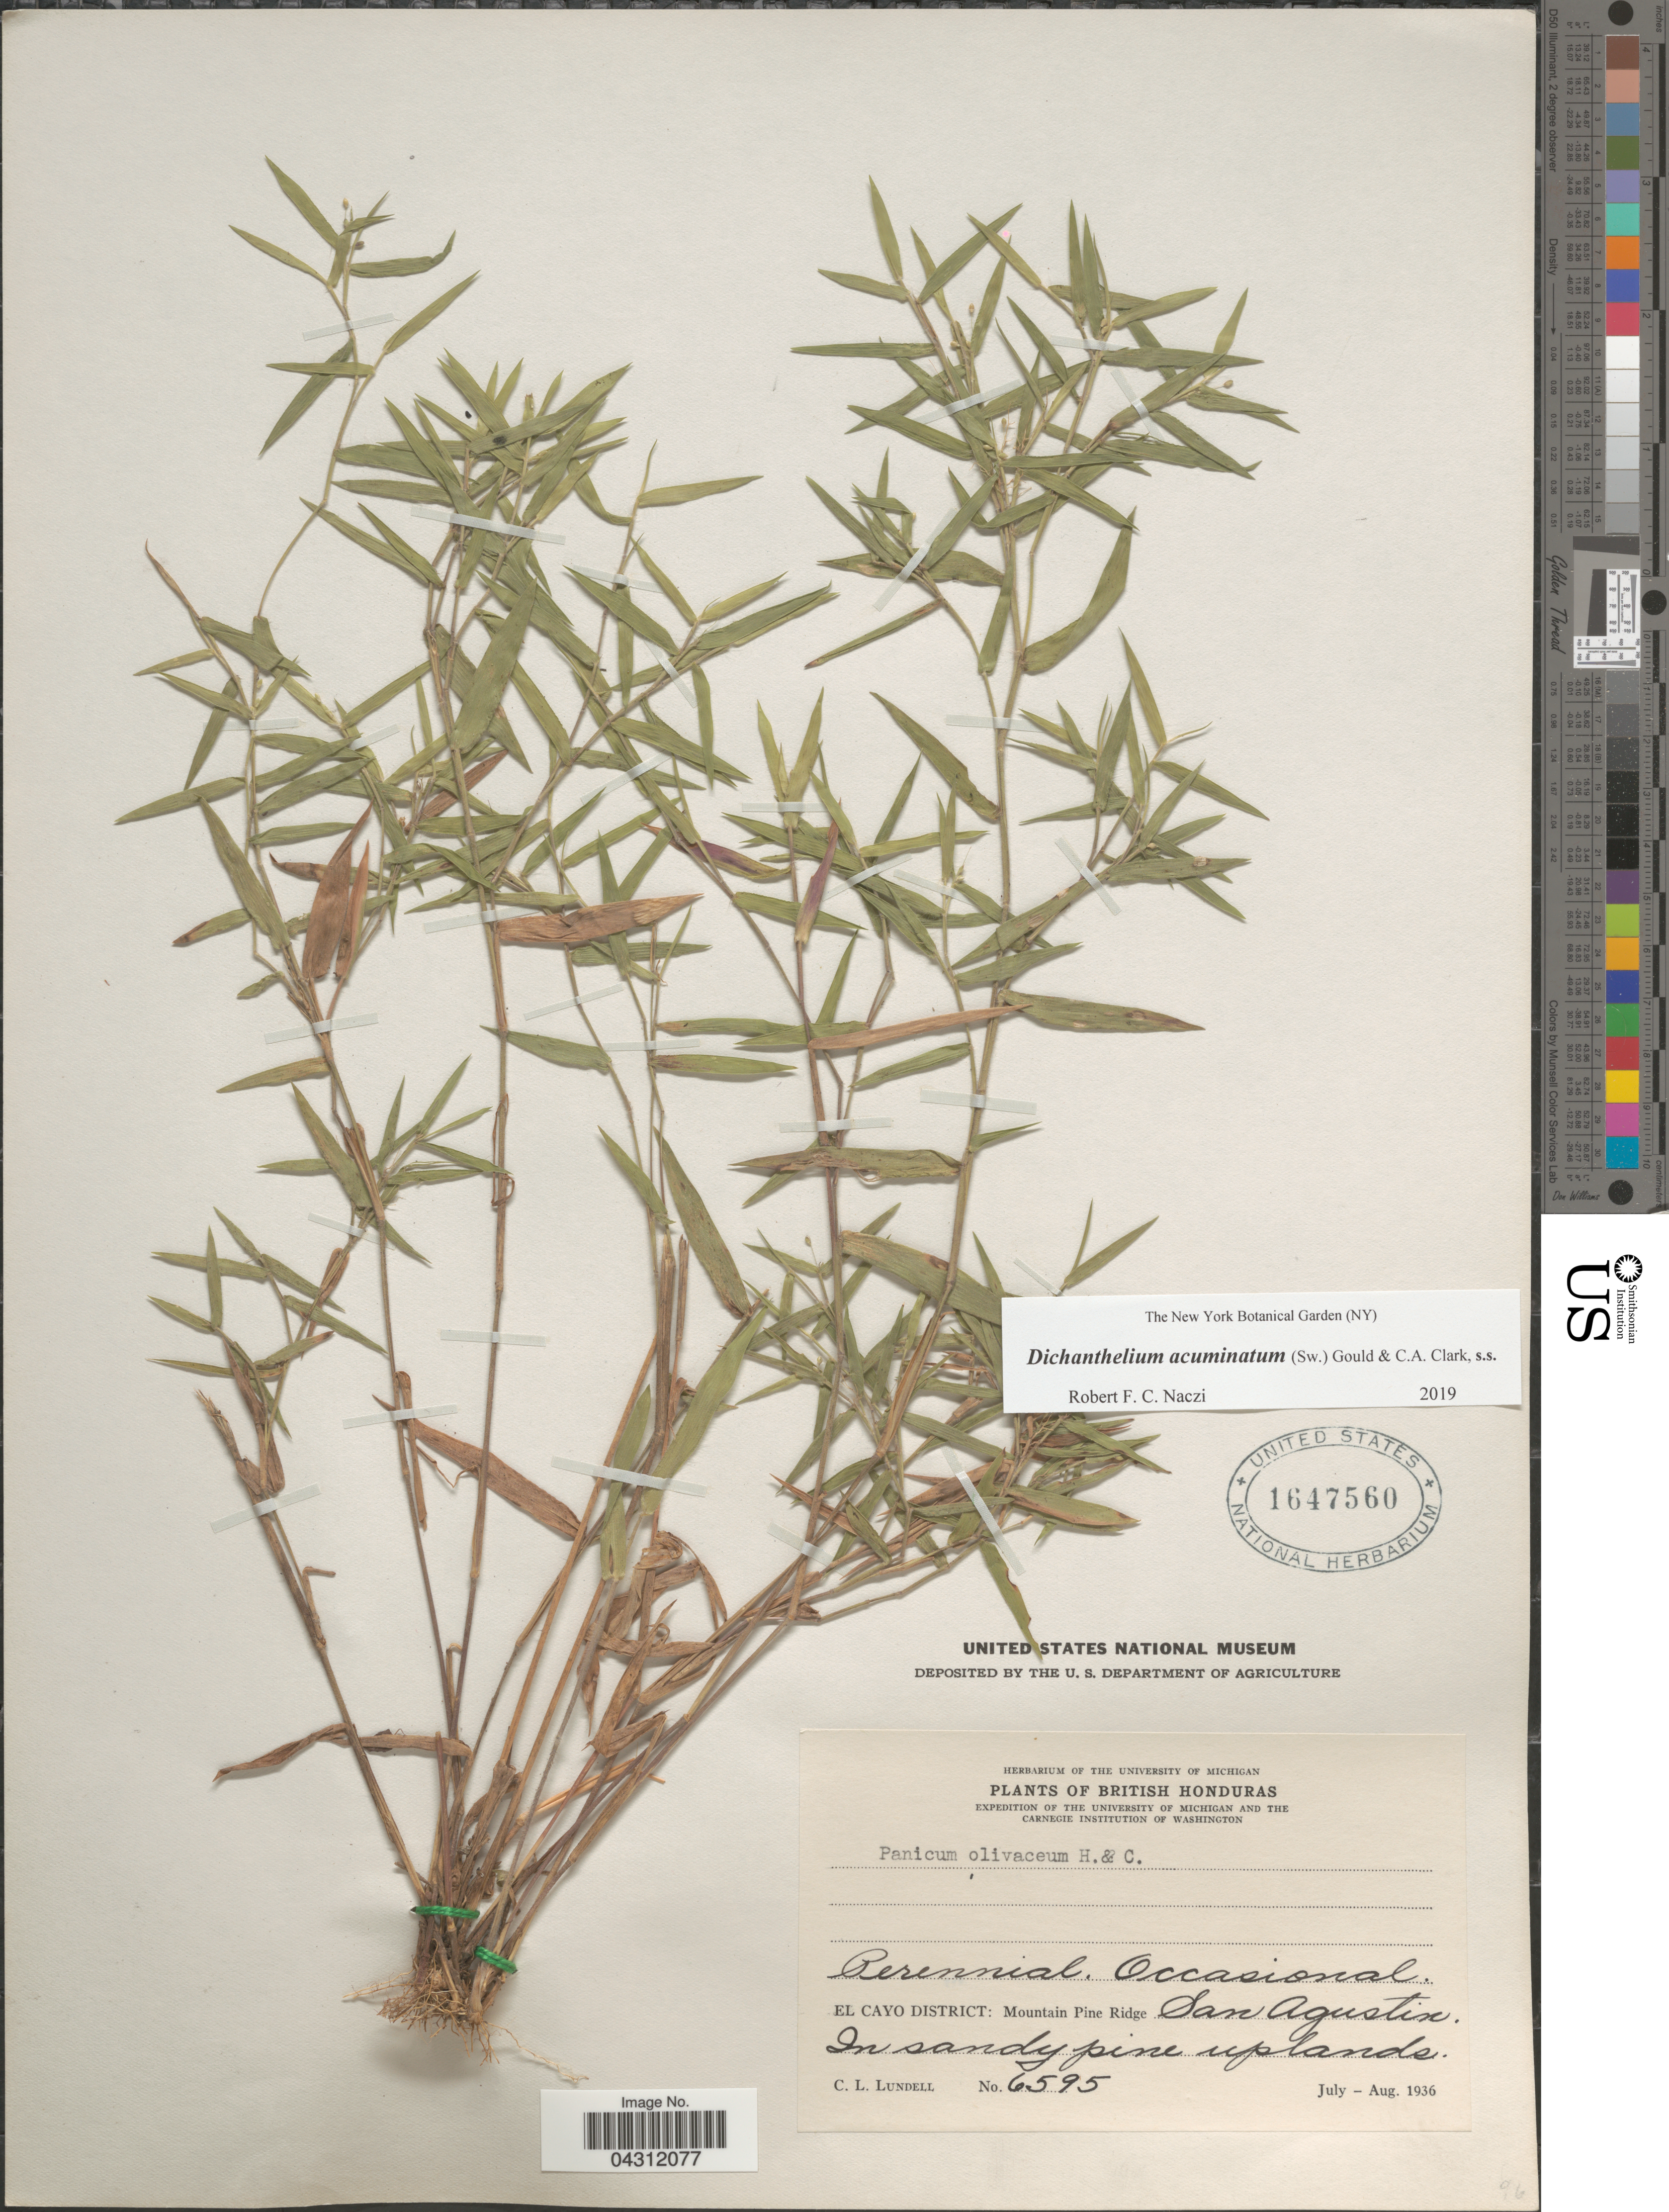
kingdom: Plantae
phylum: Tracheophyta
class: Liliopsida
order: Poales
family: Poaceae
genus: Dichanthelium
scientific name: Dichanthelium acuminatum var. acuminatum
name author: (Sw.) Gould & C.A. Clark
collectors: C. L. Lundell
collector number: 6595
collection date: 1936-07/1936-08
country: Belize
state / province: Cayo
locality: British Honduras. Expedition Of The University Of Michigan And The Carnegie Institution Of Washington. El Cayo District: Mountain Pine Ridge San Agustin. In sandy pine uplands.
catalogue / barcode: US 1647560